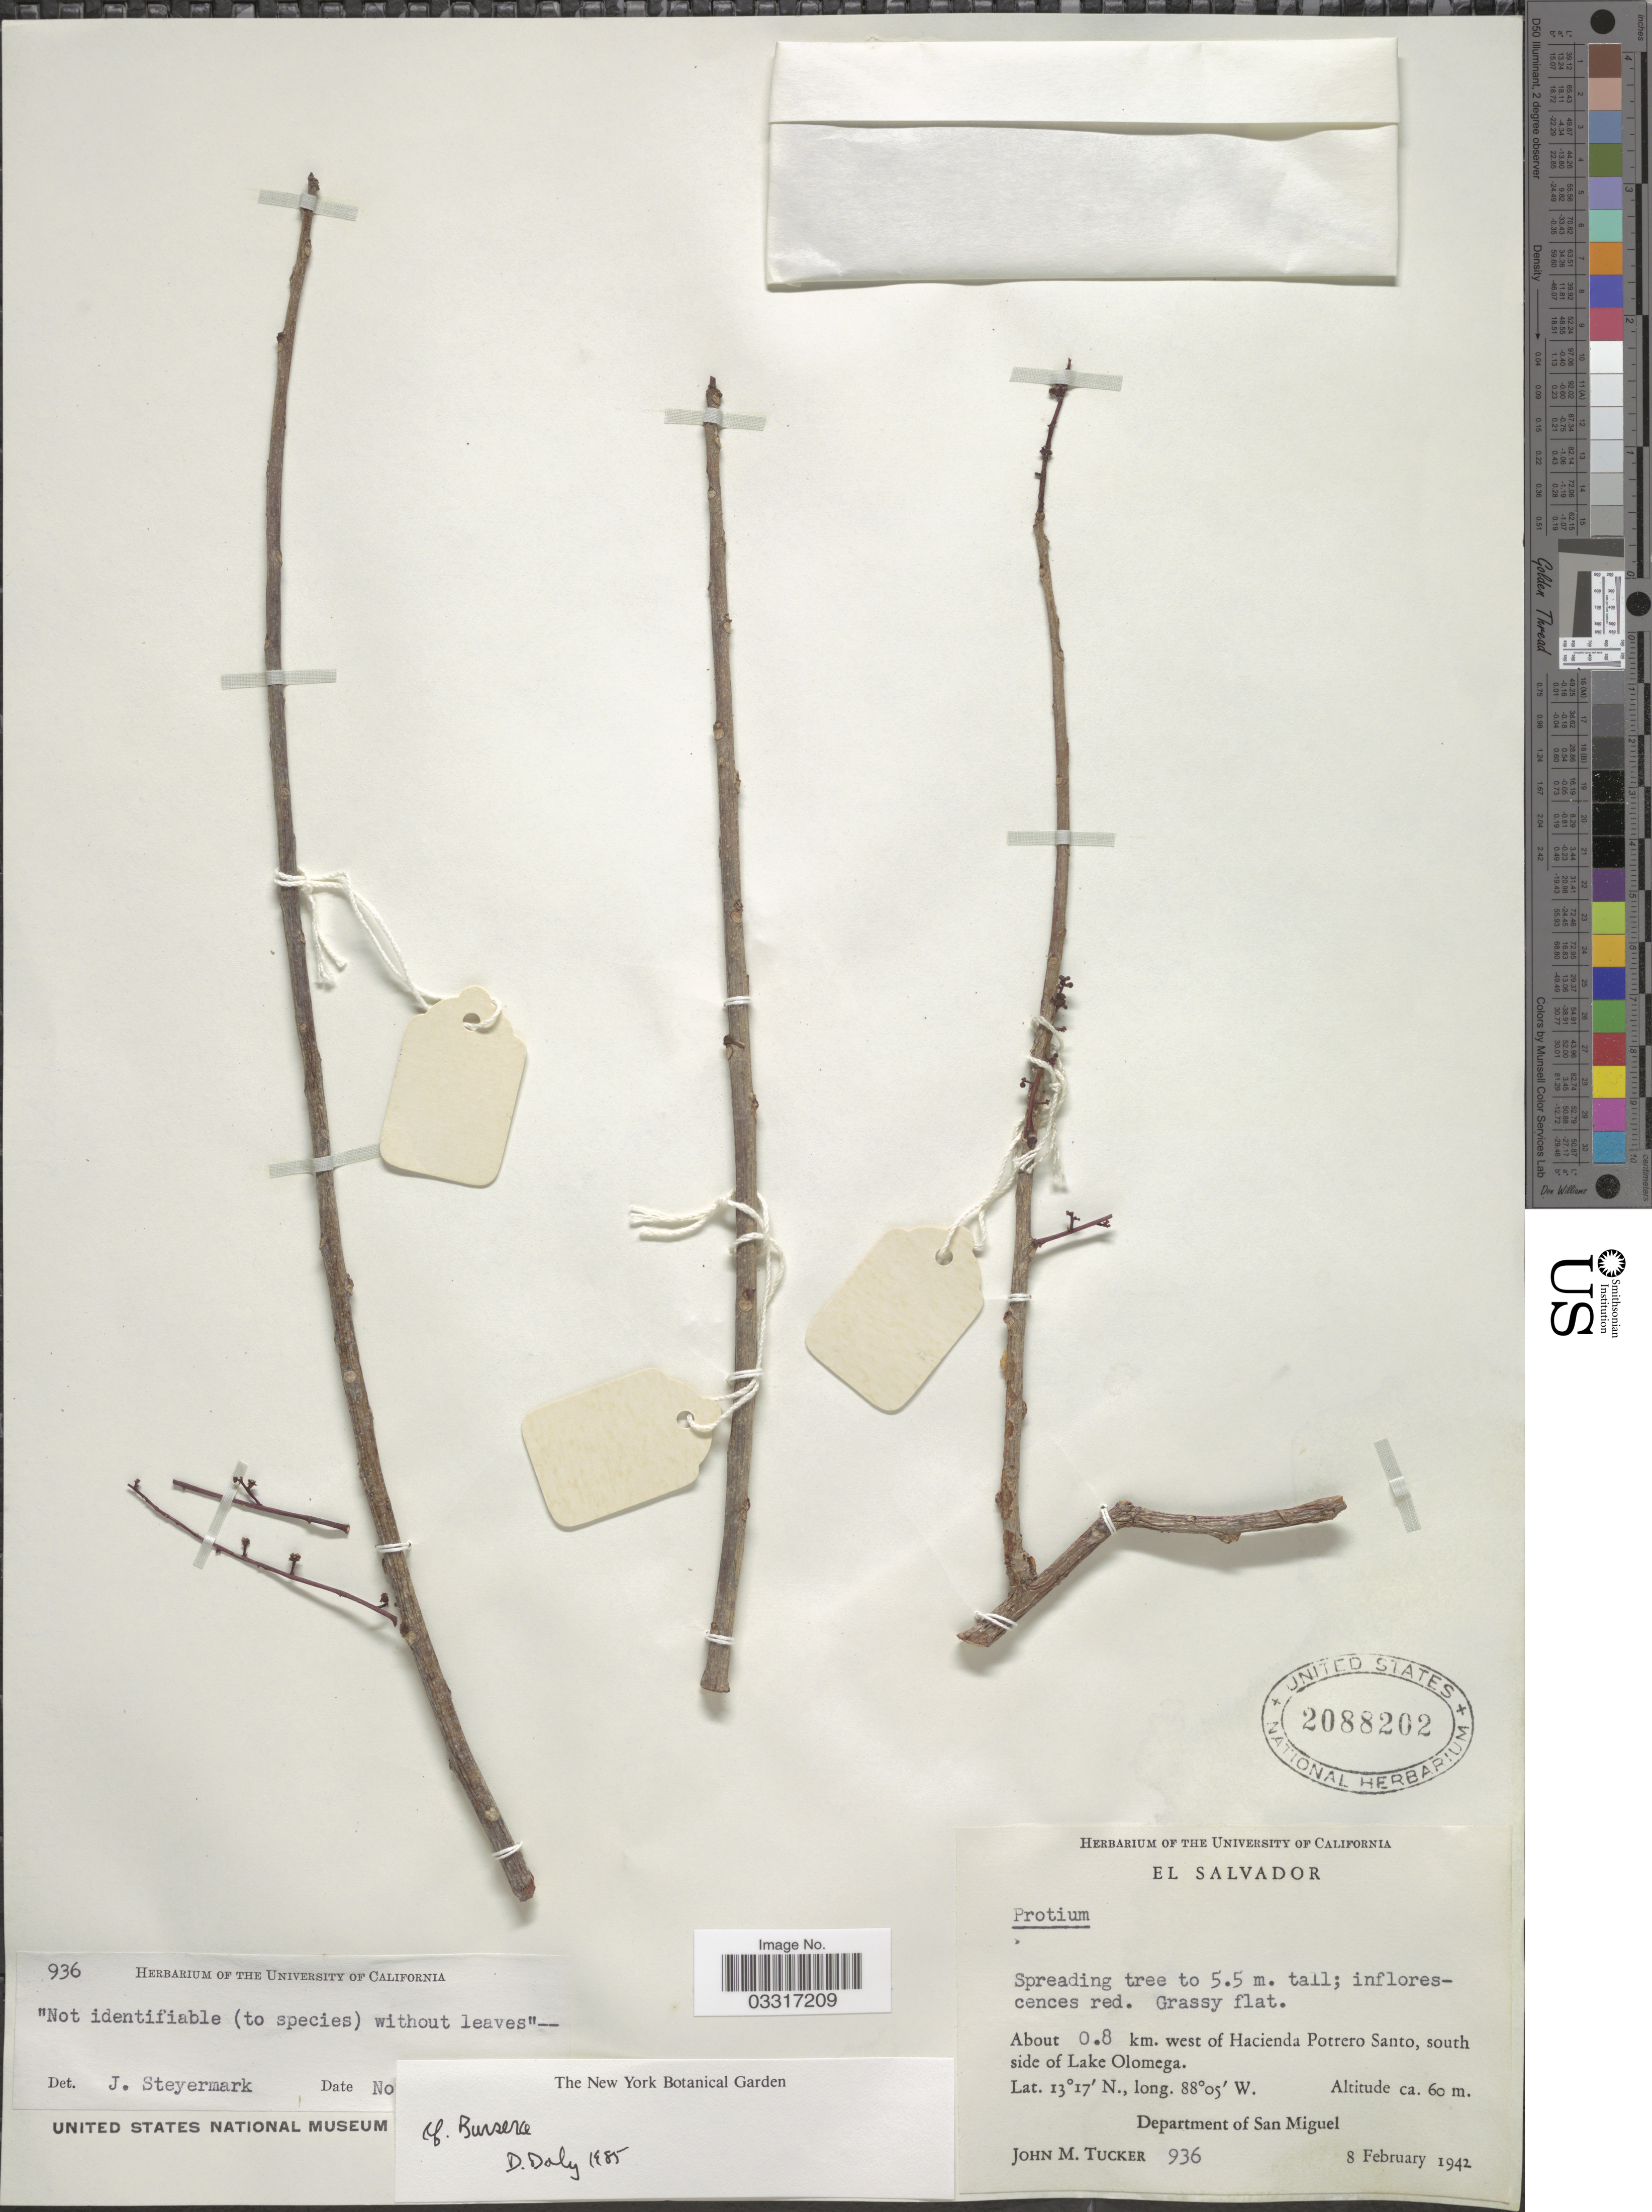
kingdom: Plantae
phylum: Tracheophyta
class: Magnoliopsida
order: Sapindales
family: Burseraceae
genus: Bursera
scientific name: Bursera sp.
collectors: J. M. Tucker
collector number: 936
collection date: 1942-02-08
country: El Salvador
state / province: San Miguel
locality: About 0.8 km. west of Hacienda Potrero Santo, south side of Lake Olomega. Department of San Miguel.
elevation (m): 60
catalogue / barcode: US 2088202